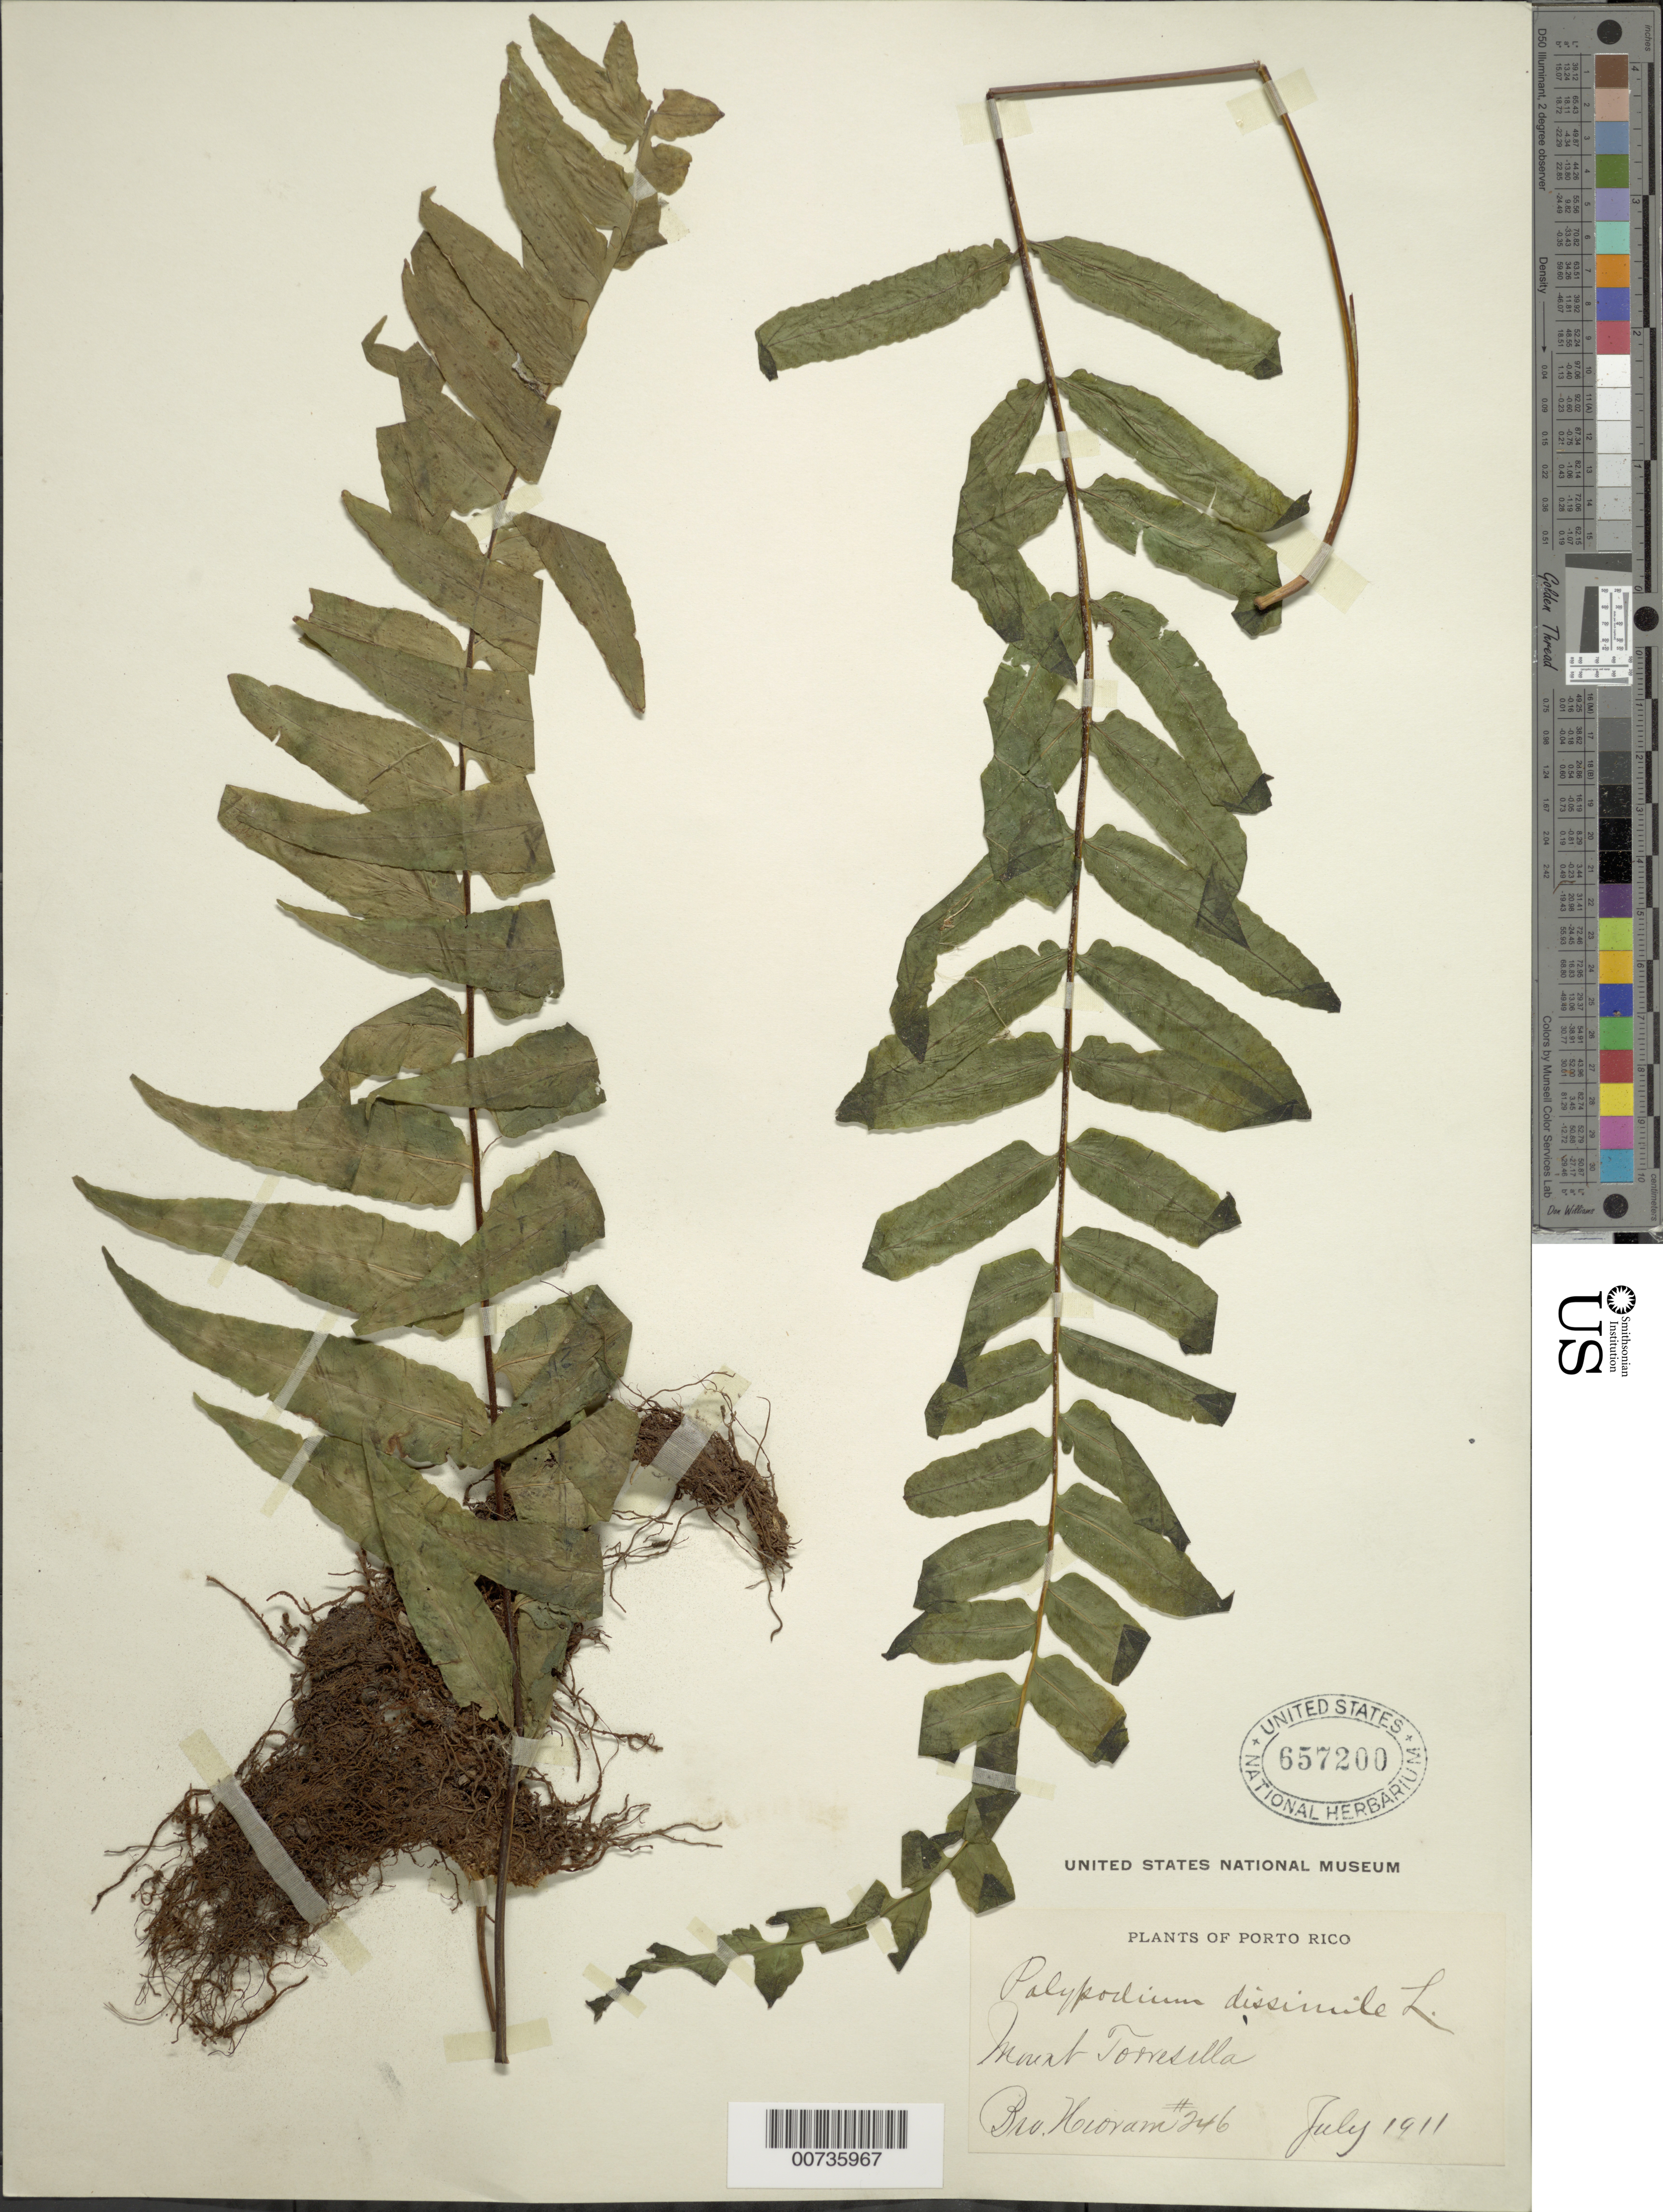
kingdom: Plantae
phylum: Tracheophyta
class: Polypodiopsida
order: Polypodiales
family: Polypodiaceae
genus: Polypodium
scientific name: Polypodium dulce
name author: Poir.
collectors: Bro. Hioram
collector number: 246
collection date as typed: Jul 1911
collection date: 1911-07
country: Puerto Rico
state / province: Barranquitas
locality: Mount Torresilla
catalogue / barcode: US 657200